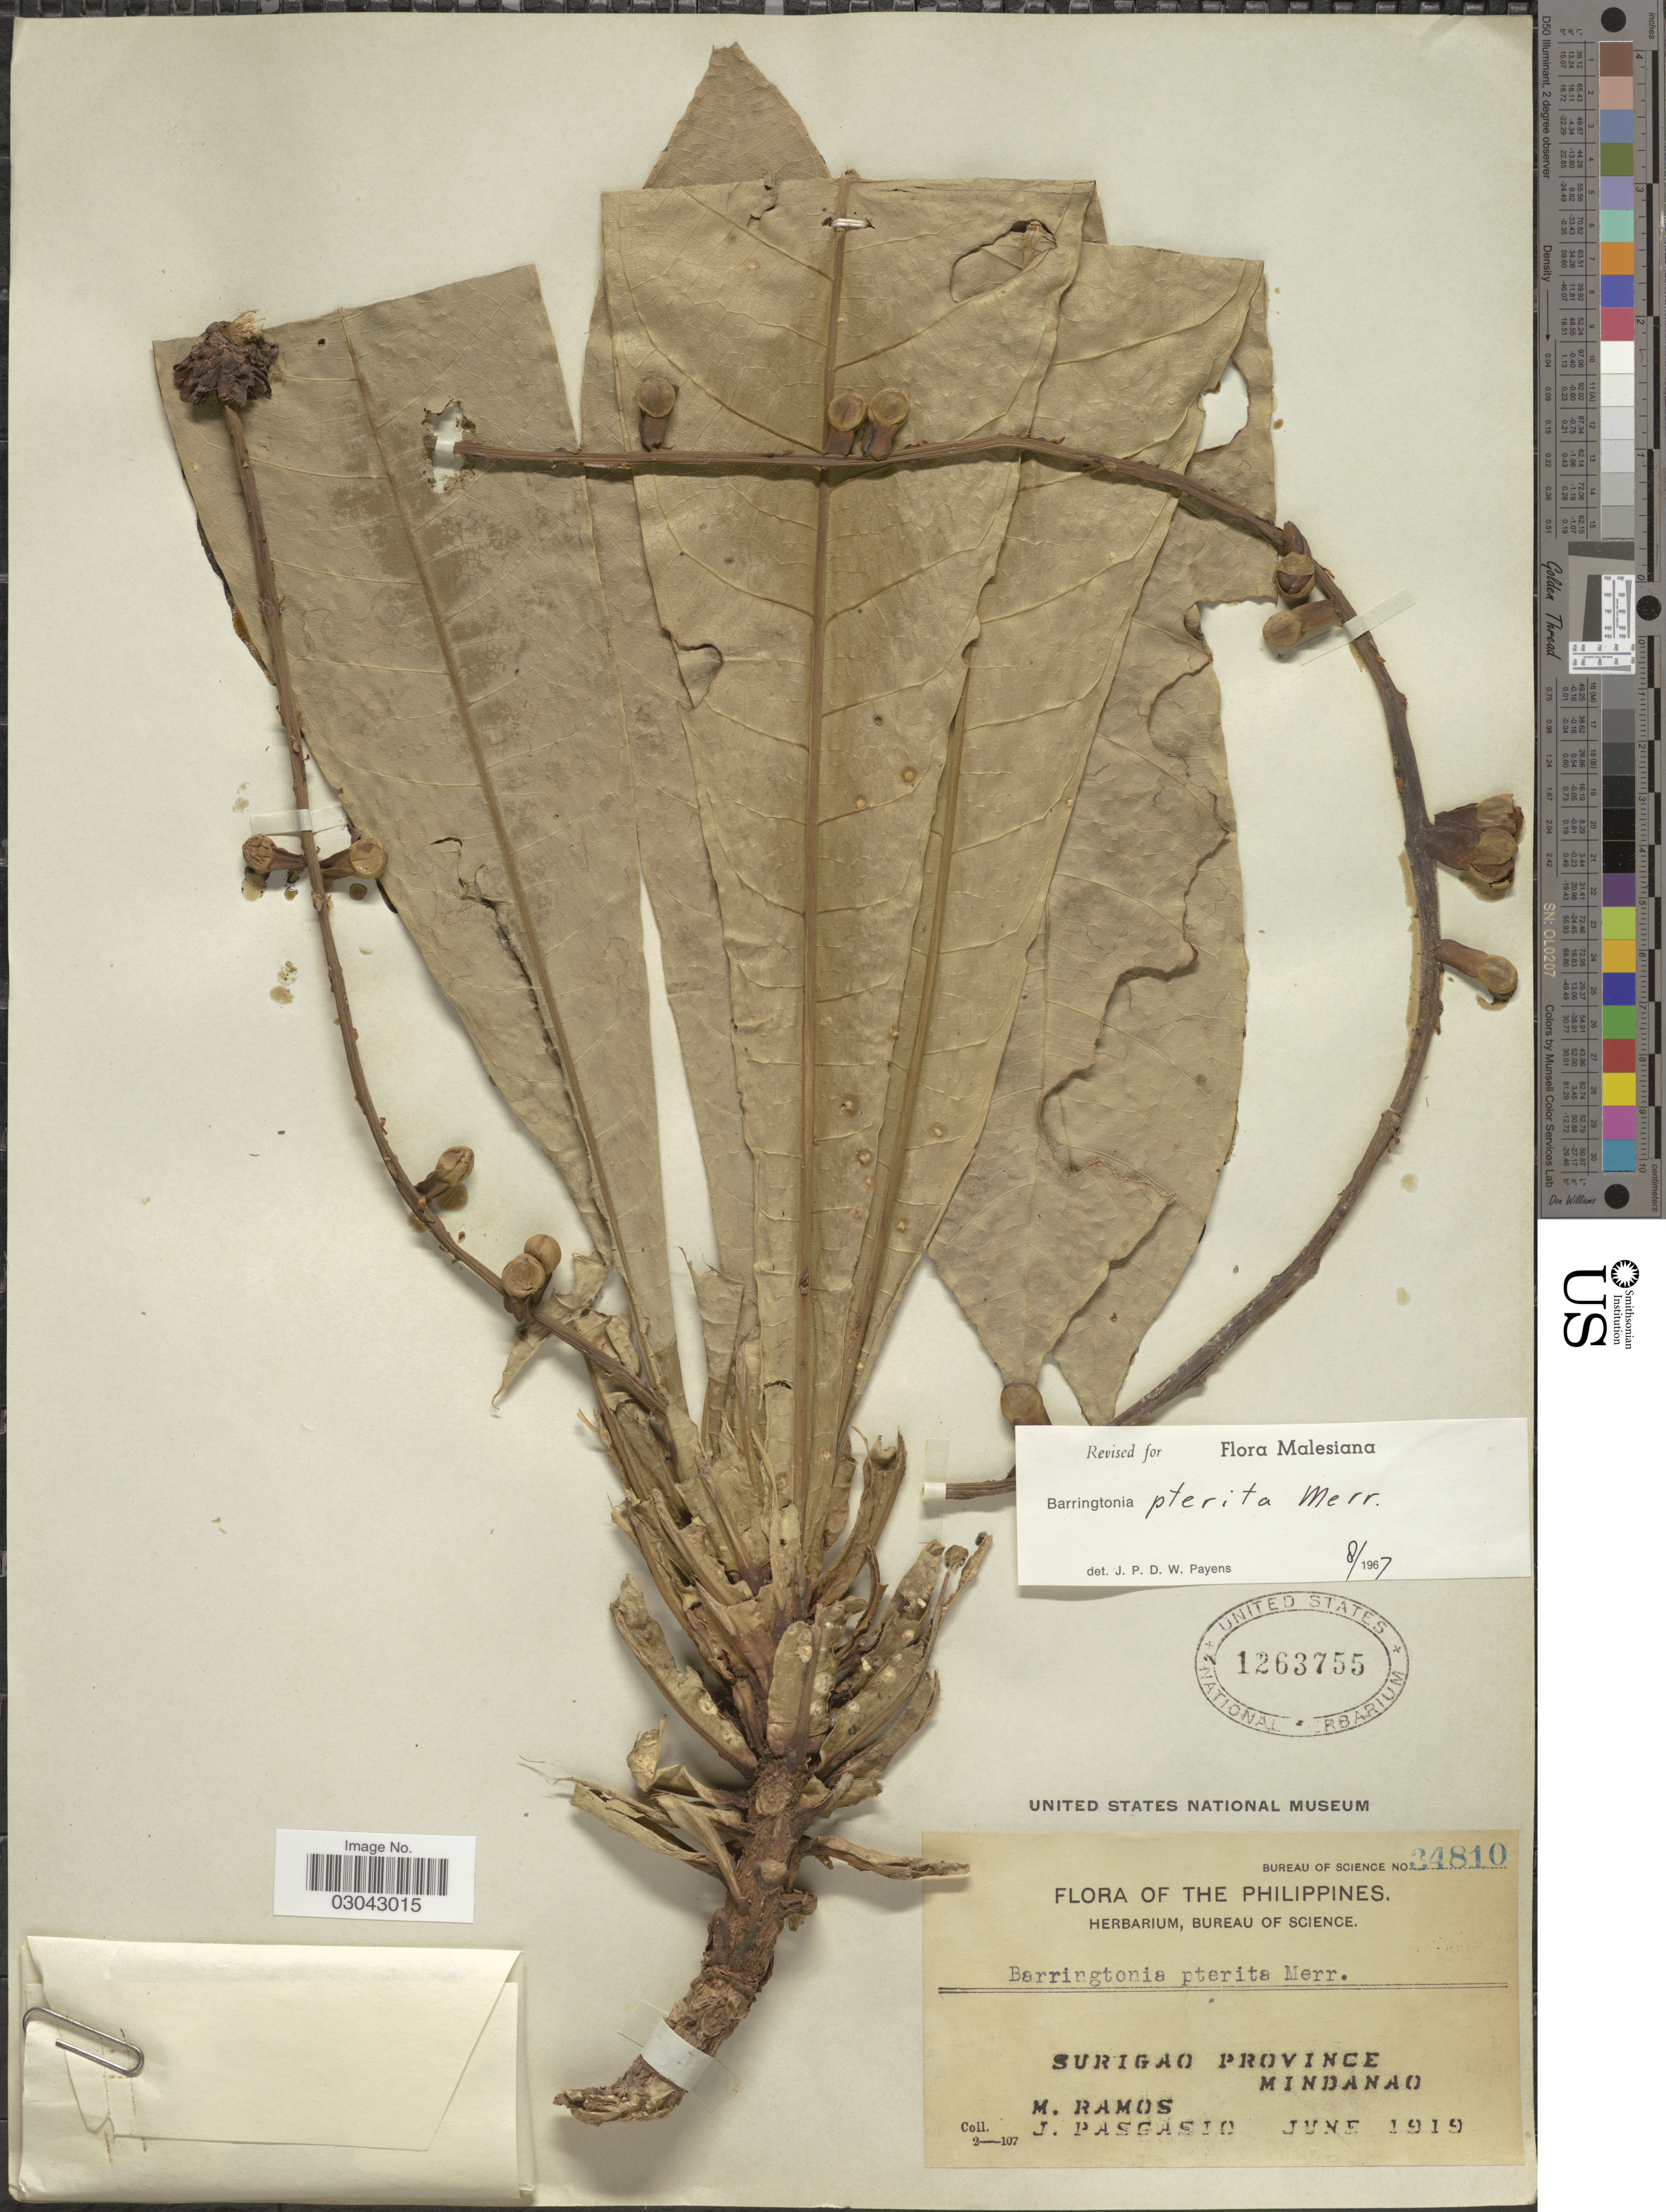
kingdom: Plantae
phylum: Tracheophyta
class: Magnoliopsida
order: Ericales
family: Lecythidaceae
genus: Barringtonia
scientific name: Barringtonia pterita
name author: Merr.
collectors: M. Ramos & J. Pasgasio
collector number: Bureau of Science 34810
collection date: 1919-06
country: Philippines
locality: Surigao Province, Mindanao.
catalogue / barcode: US 1263755